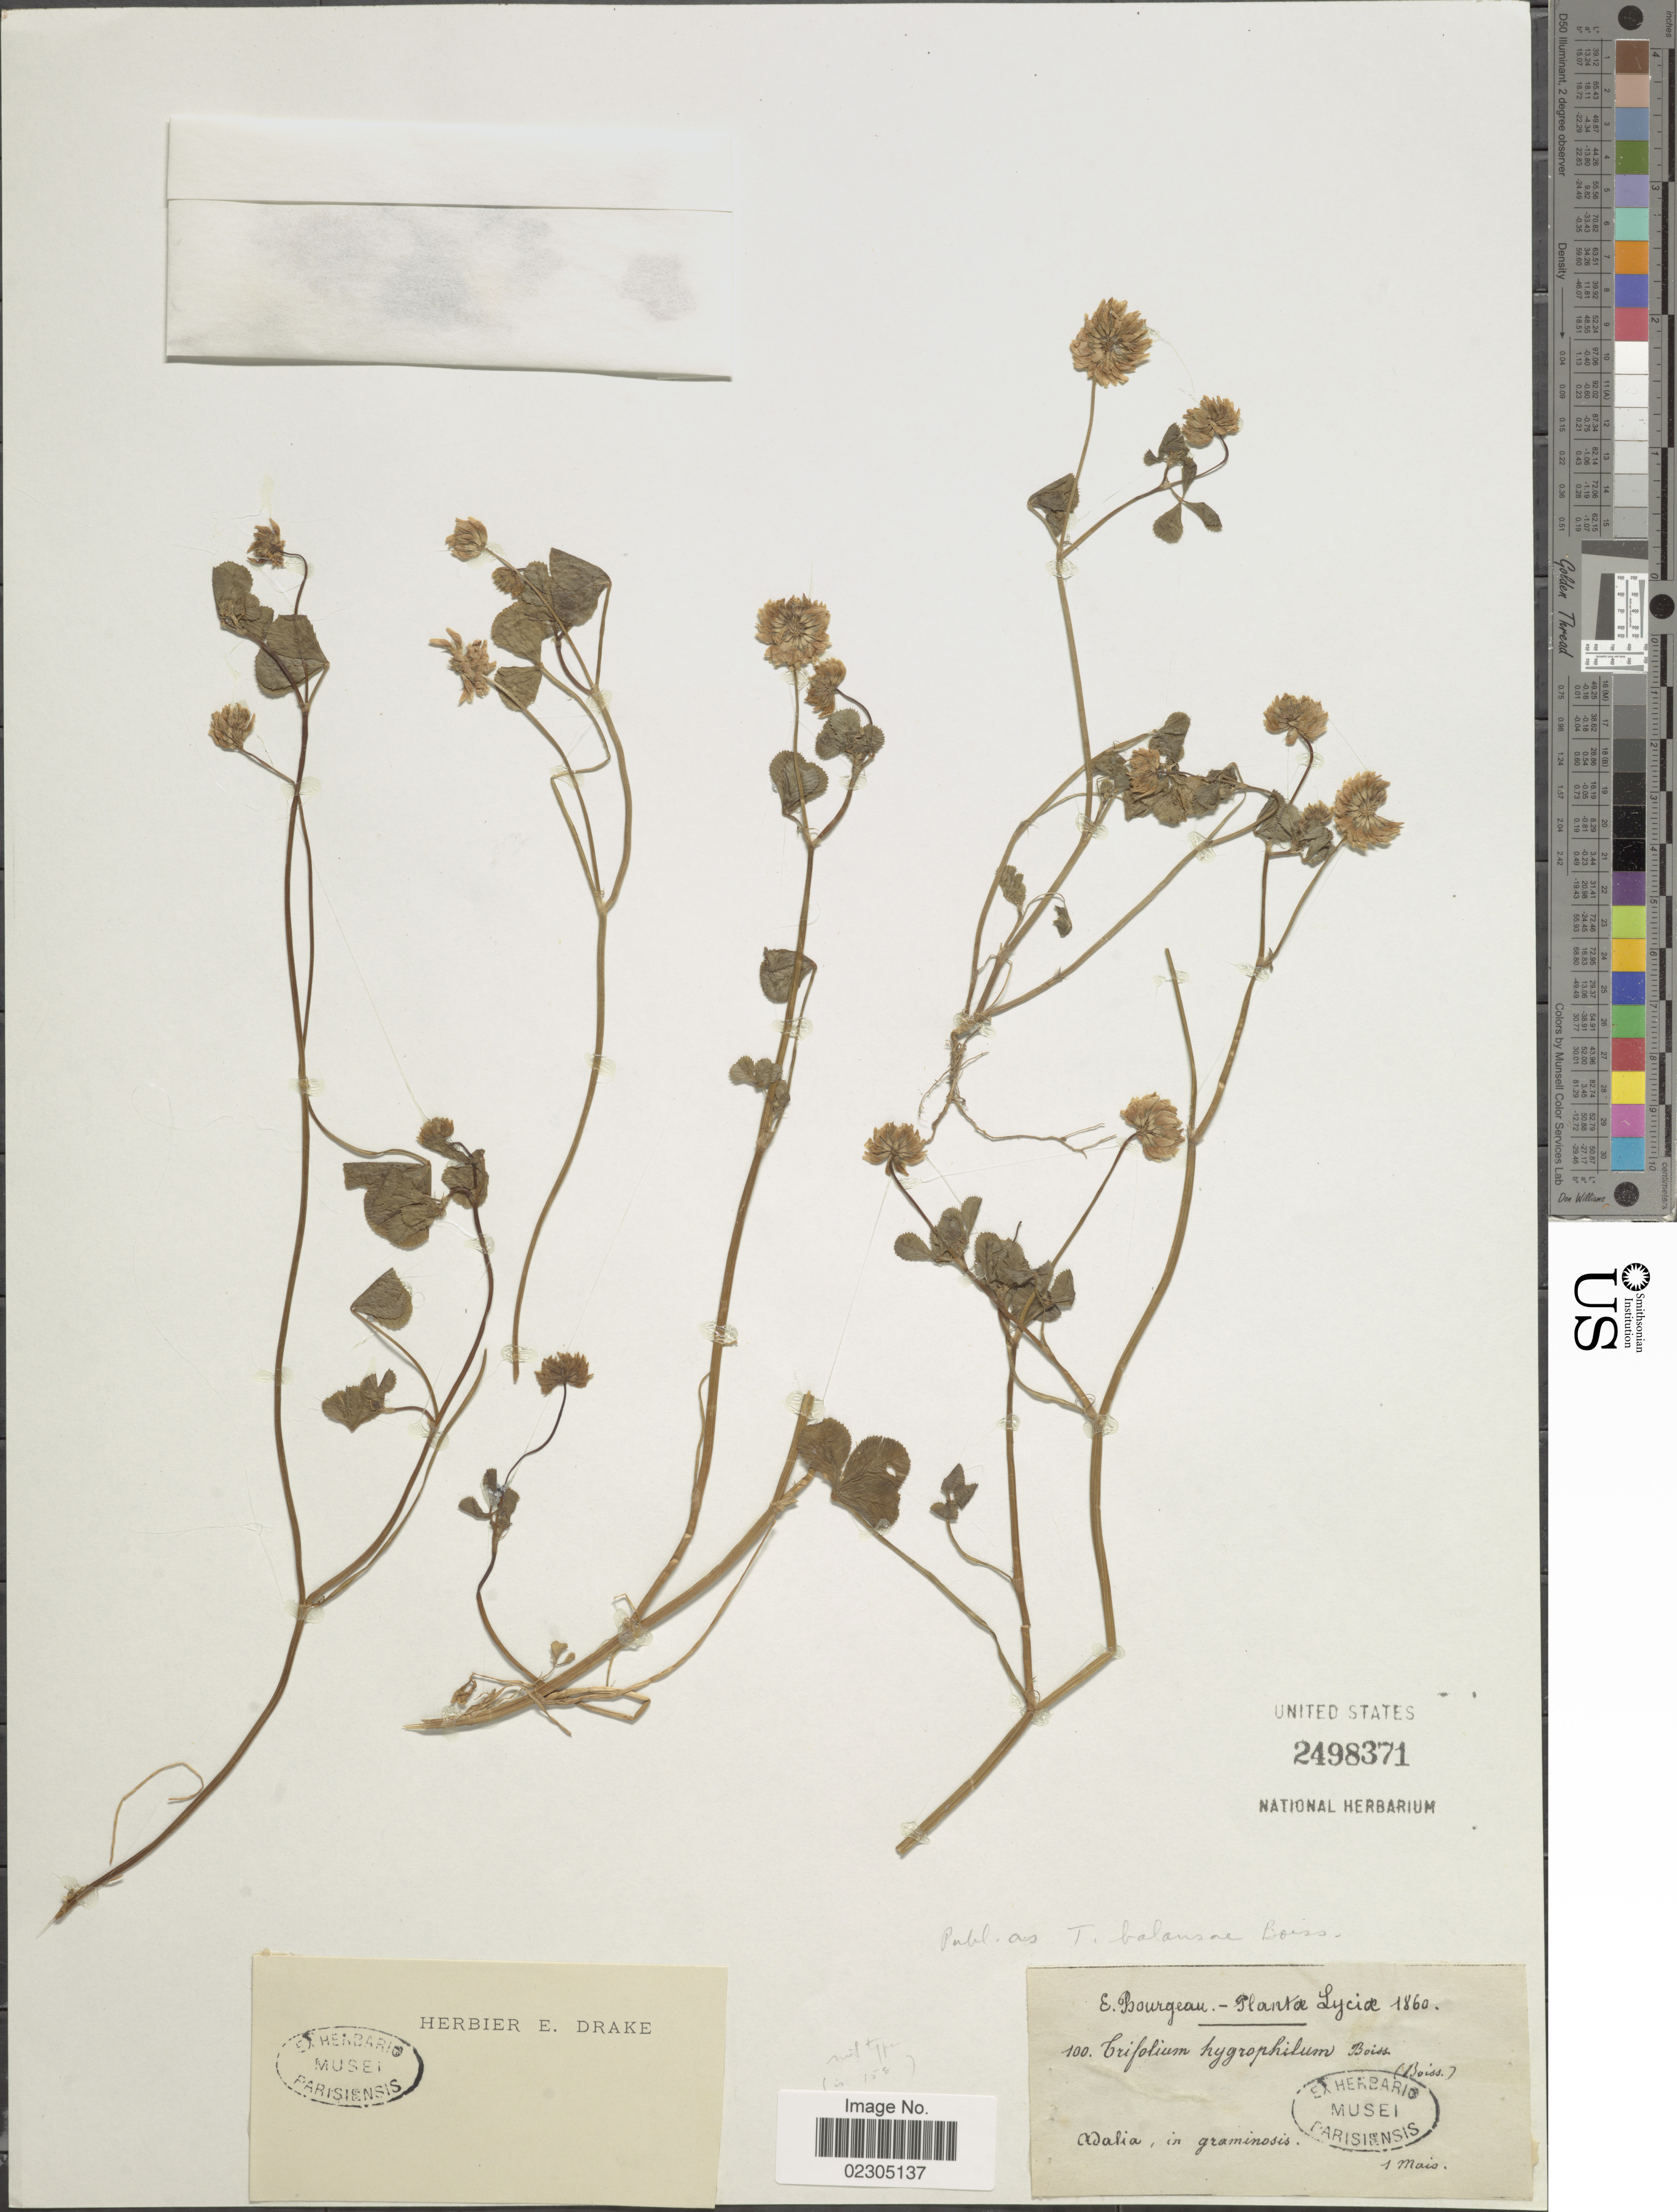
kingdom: Plantae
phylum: Tracheophyta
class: Magnoliopsida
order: Fabales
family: Fabaceae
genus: Trifolium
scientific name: Trifolium balansae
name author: Boiss.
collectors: E. Bourgeau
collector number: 100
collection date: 1860-05-01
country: Turkey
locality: Lycia. Adalia in graminosis,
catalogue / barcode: US 2498371